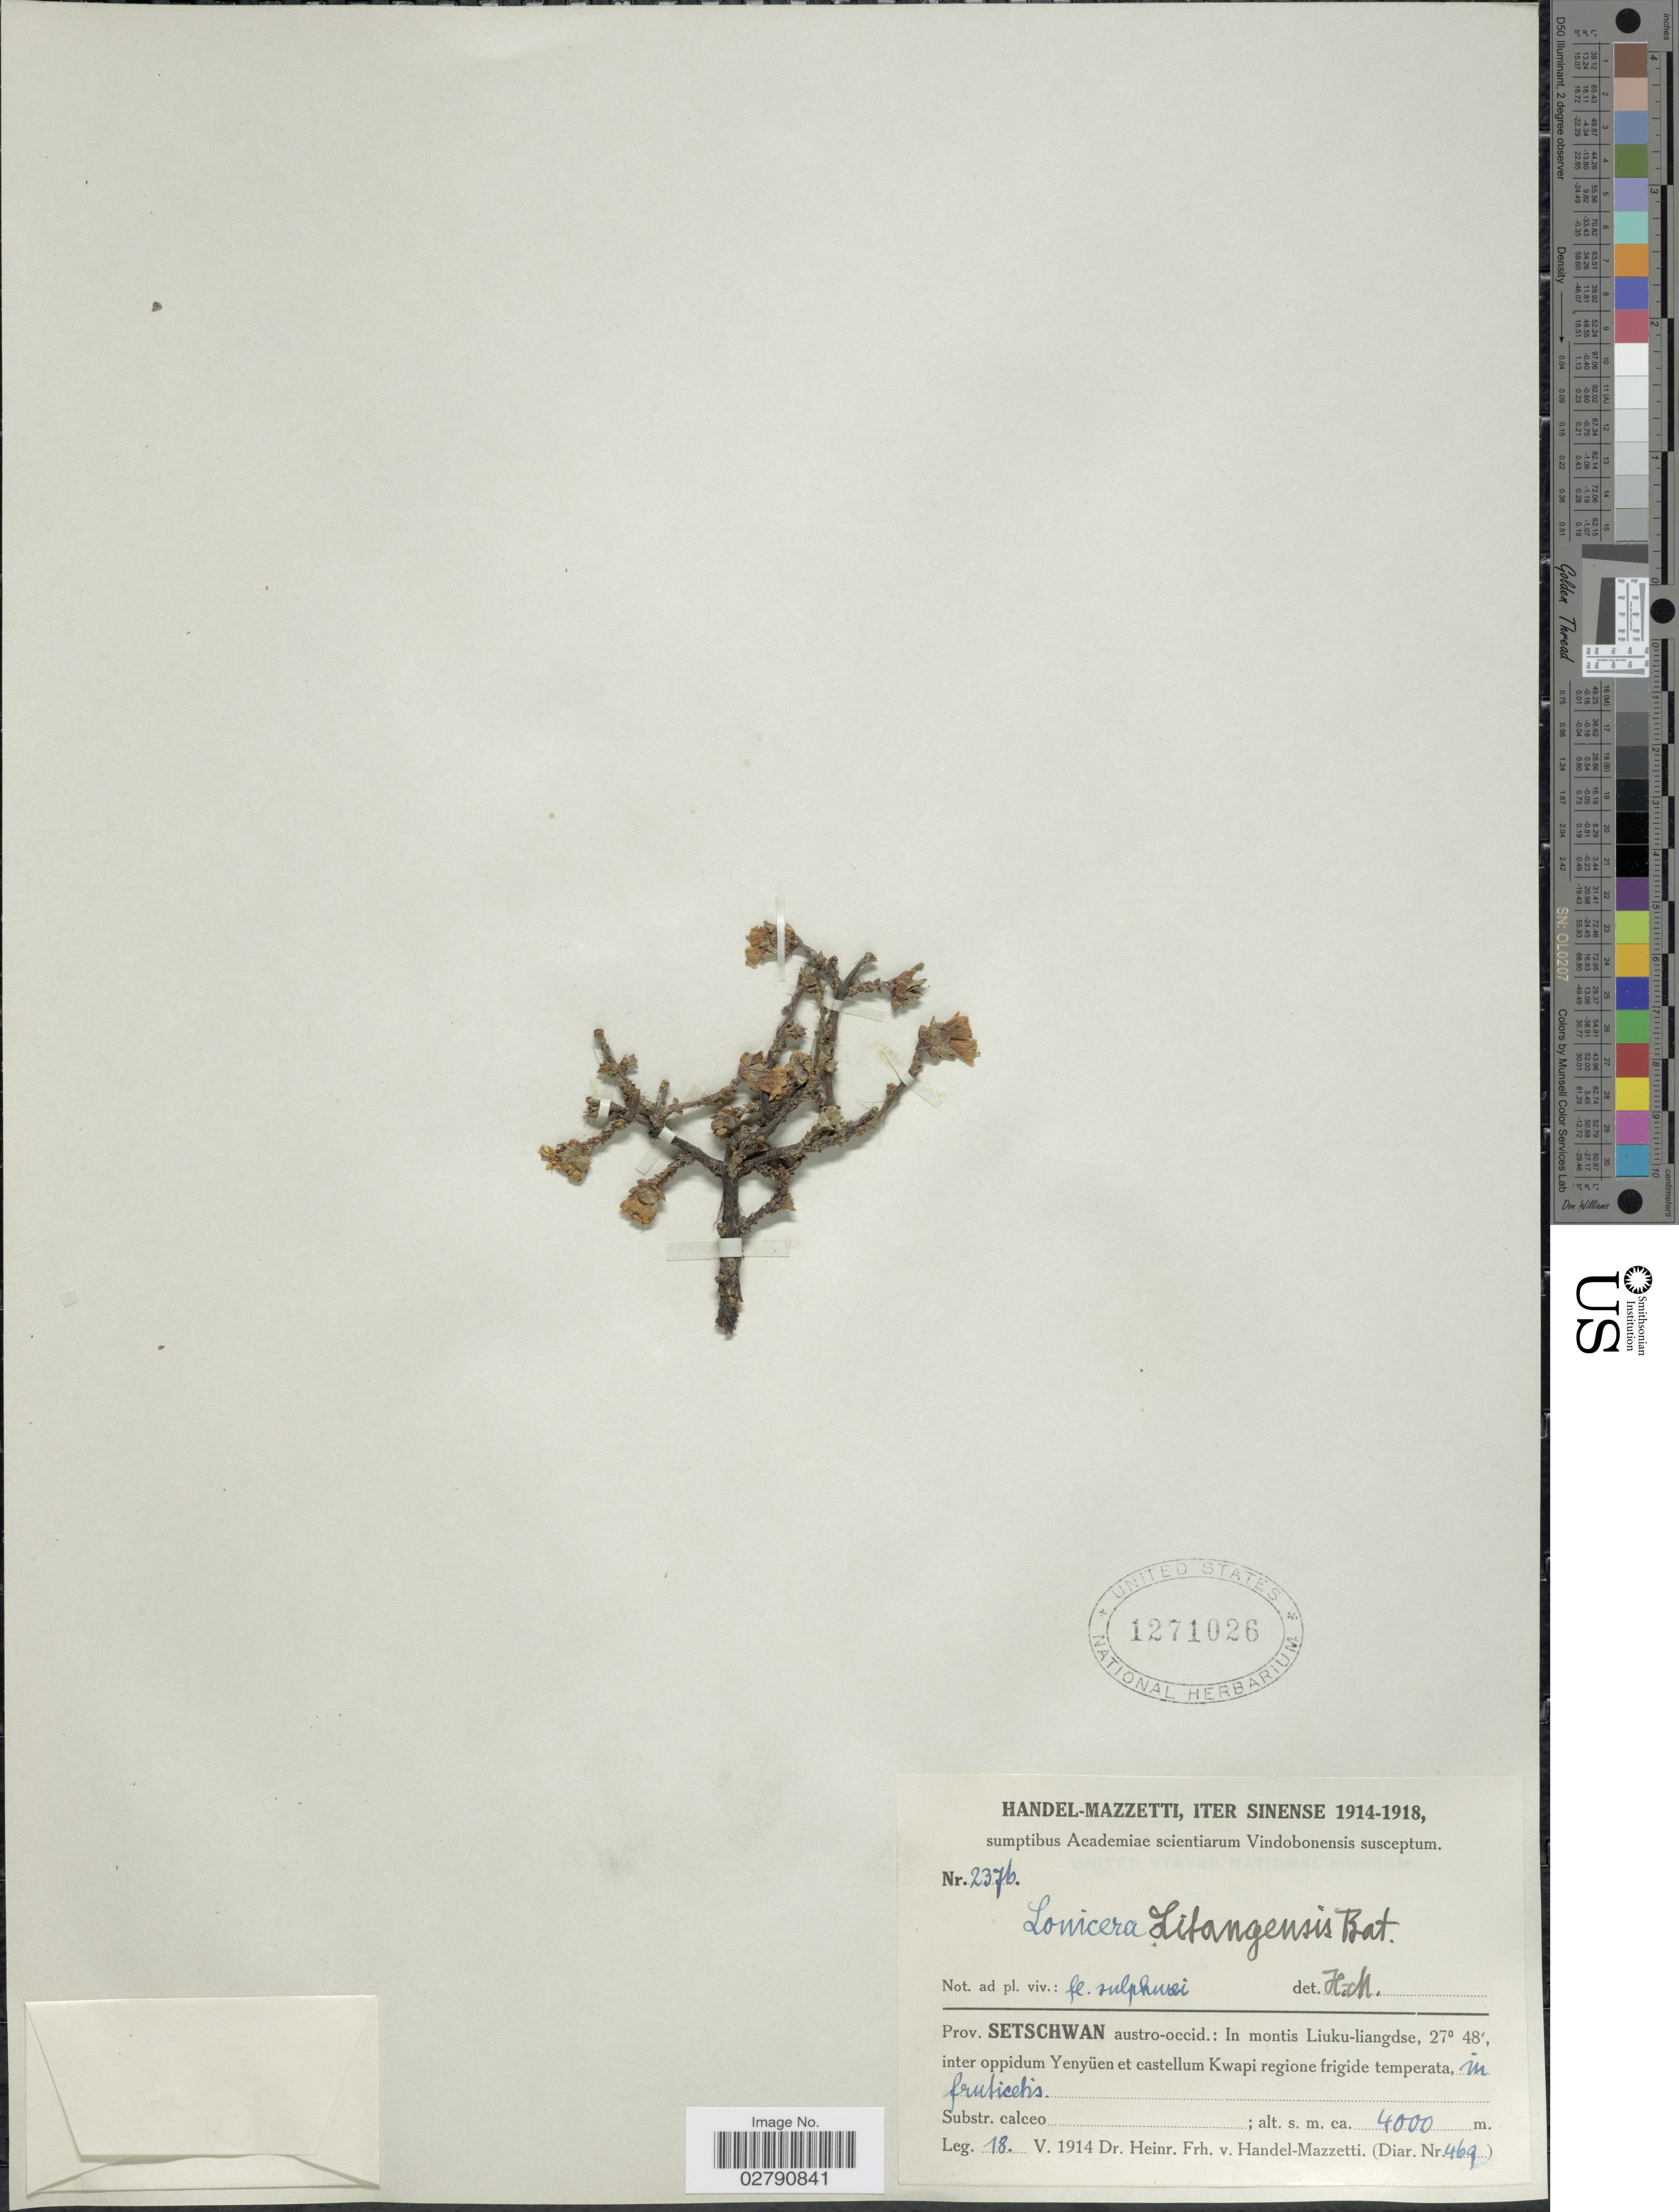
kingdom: Plantae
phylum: Tracheophyta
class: Magnoliopsida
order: Dipsacales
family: Caprifoliaceae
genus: Lonicera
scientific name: Lonicera litangensis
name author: Batalin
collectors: H. Handel-Mazzetti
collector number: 469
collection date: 1914-05-18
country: China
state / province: Sichuan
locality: Prov. Setschwan austro-occid.: In montis Liuku-liangdse, inter oppidum Yenyüen et castellum Kwapi regione frigide temperata, in fruticetis.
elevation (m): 4000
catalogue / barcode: US 1271026